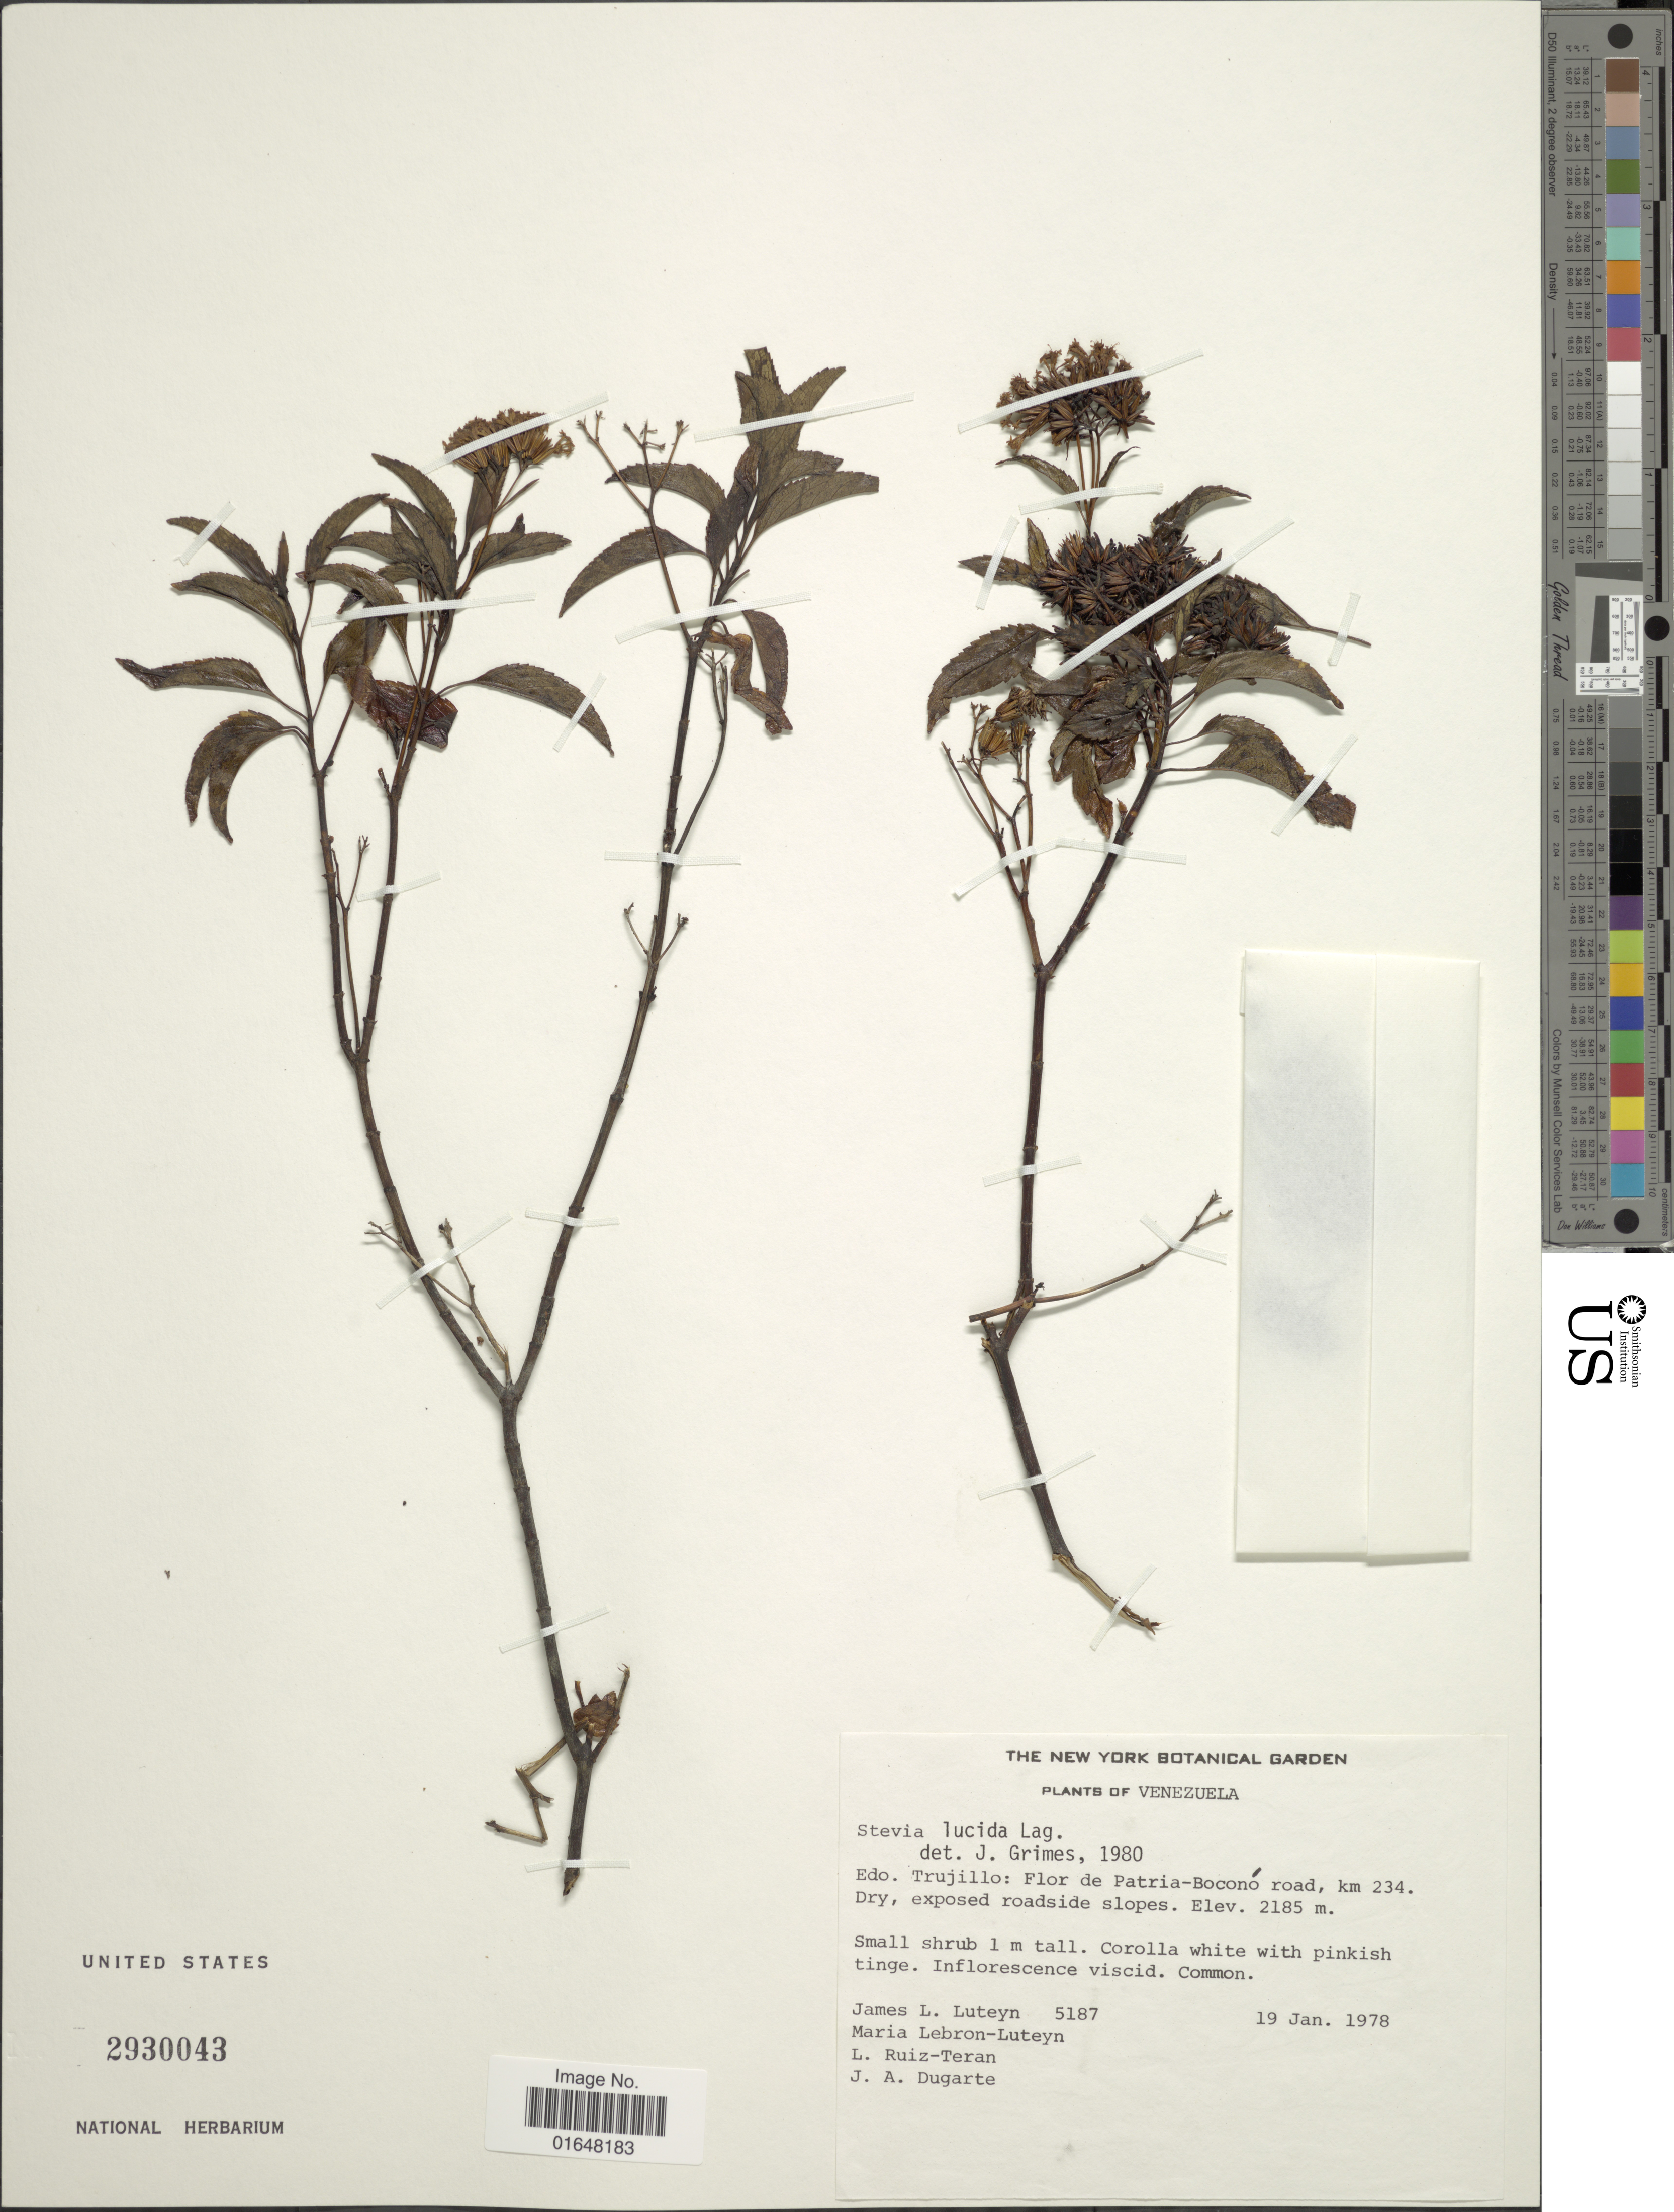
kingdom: Plantae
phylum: Tracheophyta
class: Magnoliopsida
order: Asterales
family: Asteraceae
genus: Stevia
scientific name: Stevia lucida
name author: Lag.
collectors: J. L. Luteyn, M. L. Lebrón-Luteyn, L. Teran & J. Dugarte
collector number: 5187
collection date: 1978-01-19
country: Venezuela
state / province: Trujillo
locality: Patria Bocono road, km 234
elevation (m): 2185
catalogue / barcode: US 2930043